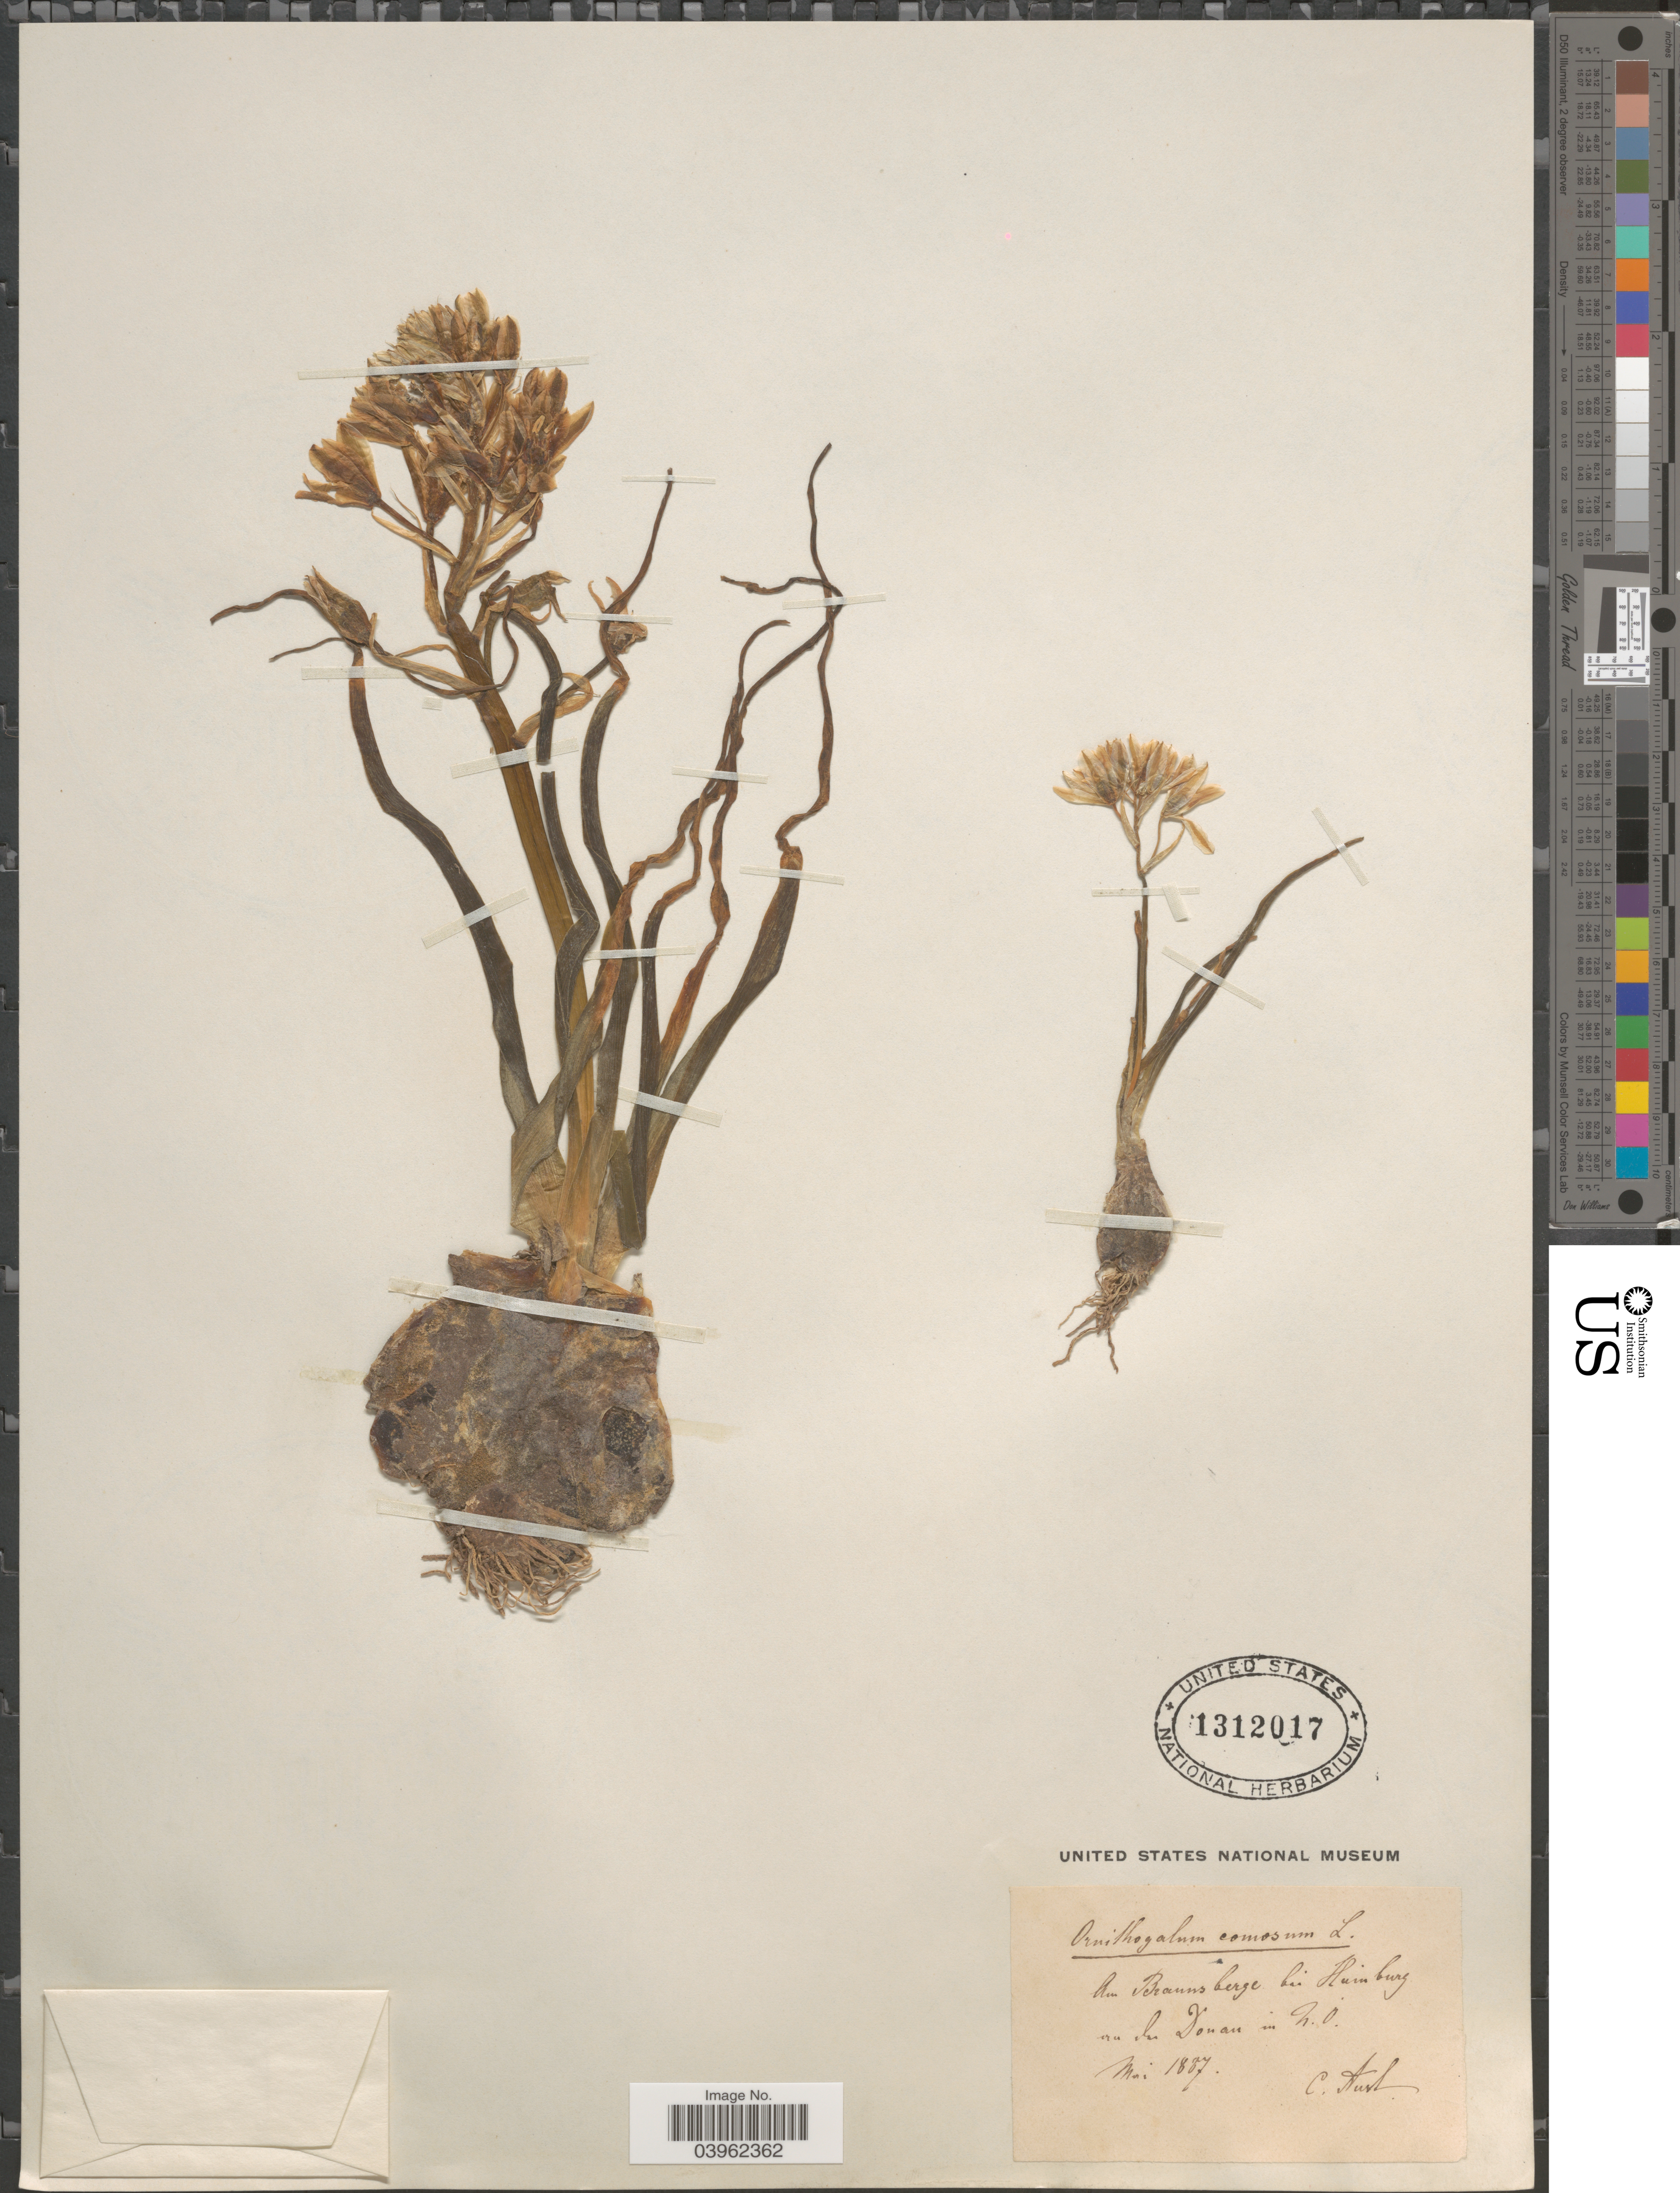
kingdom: Plantae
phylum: Tracheophyta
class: Liliopsida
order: Asparagales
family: Asparagaceae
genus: Ornithogalum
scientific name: Ornithogalum comosum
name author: L.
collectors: C. Aust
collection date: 1887-05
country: Germany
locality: Au Branns berge bai Hamburg au du Donan in H.O.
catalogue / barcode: US 1312017